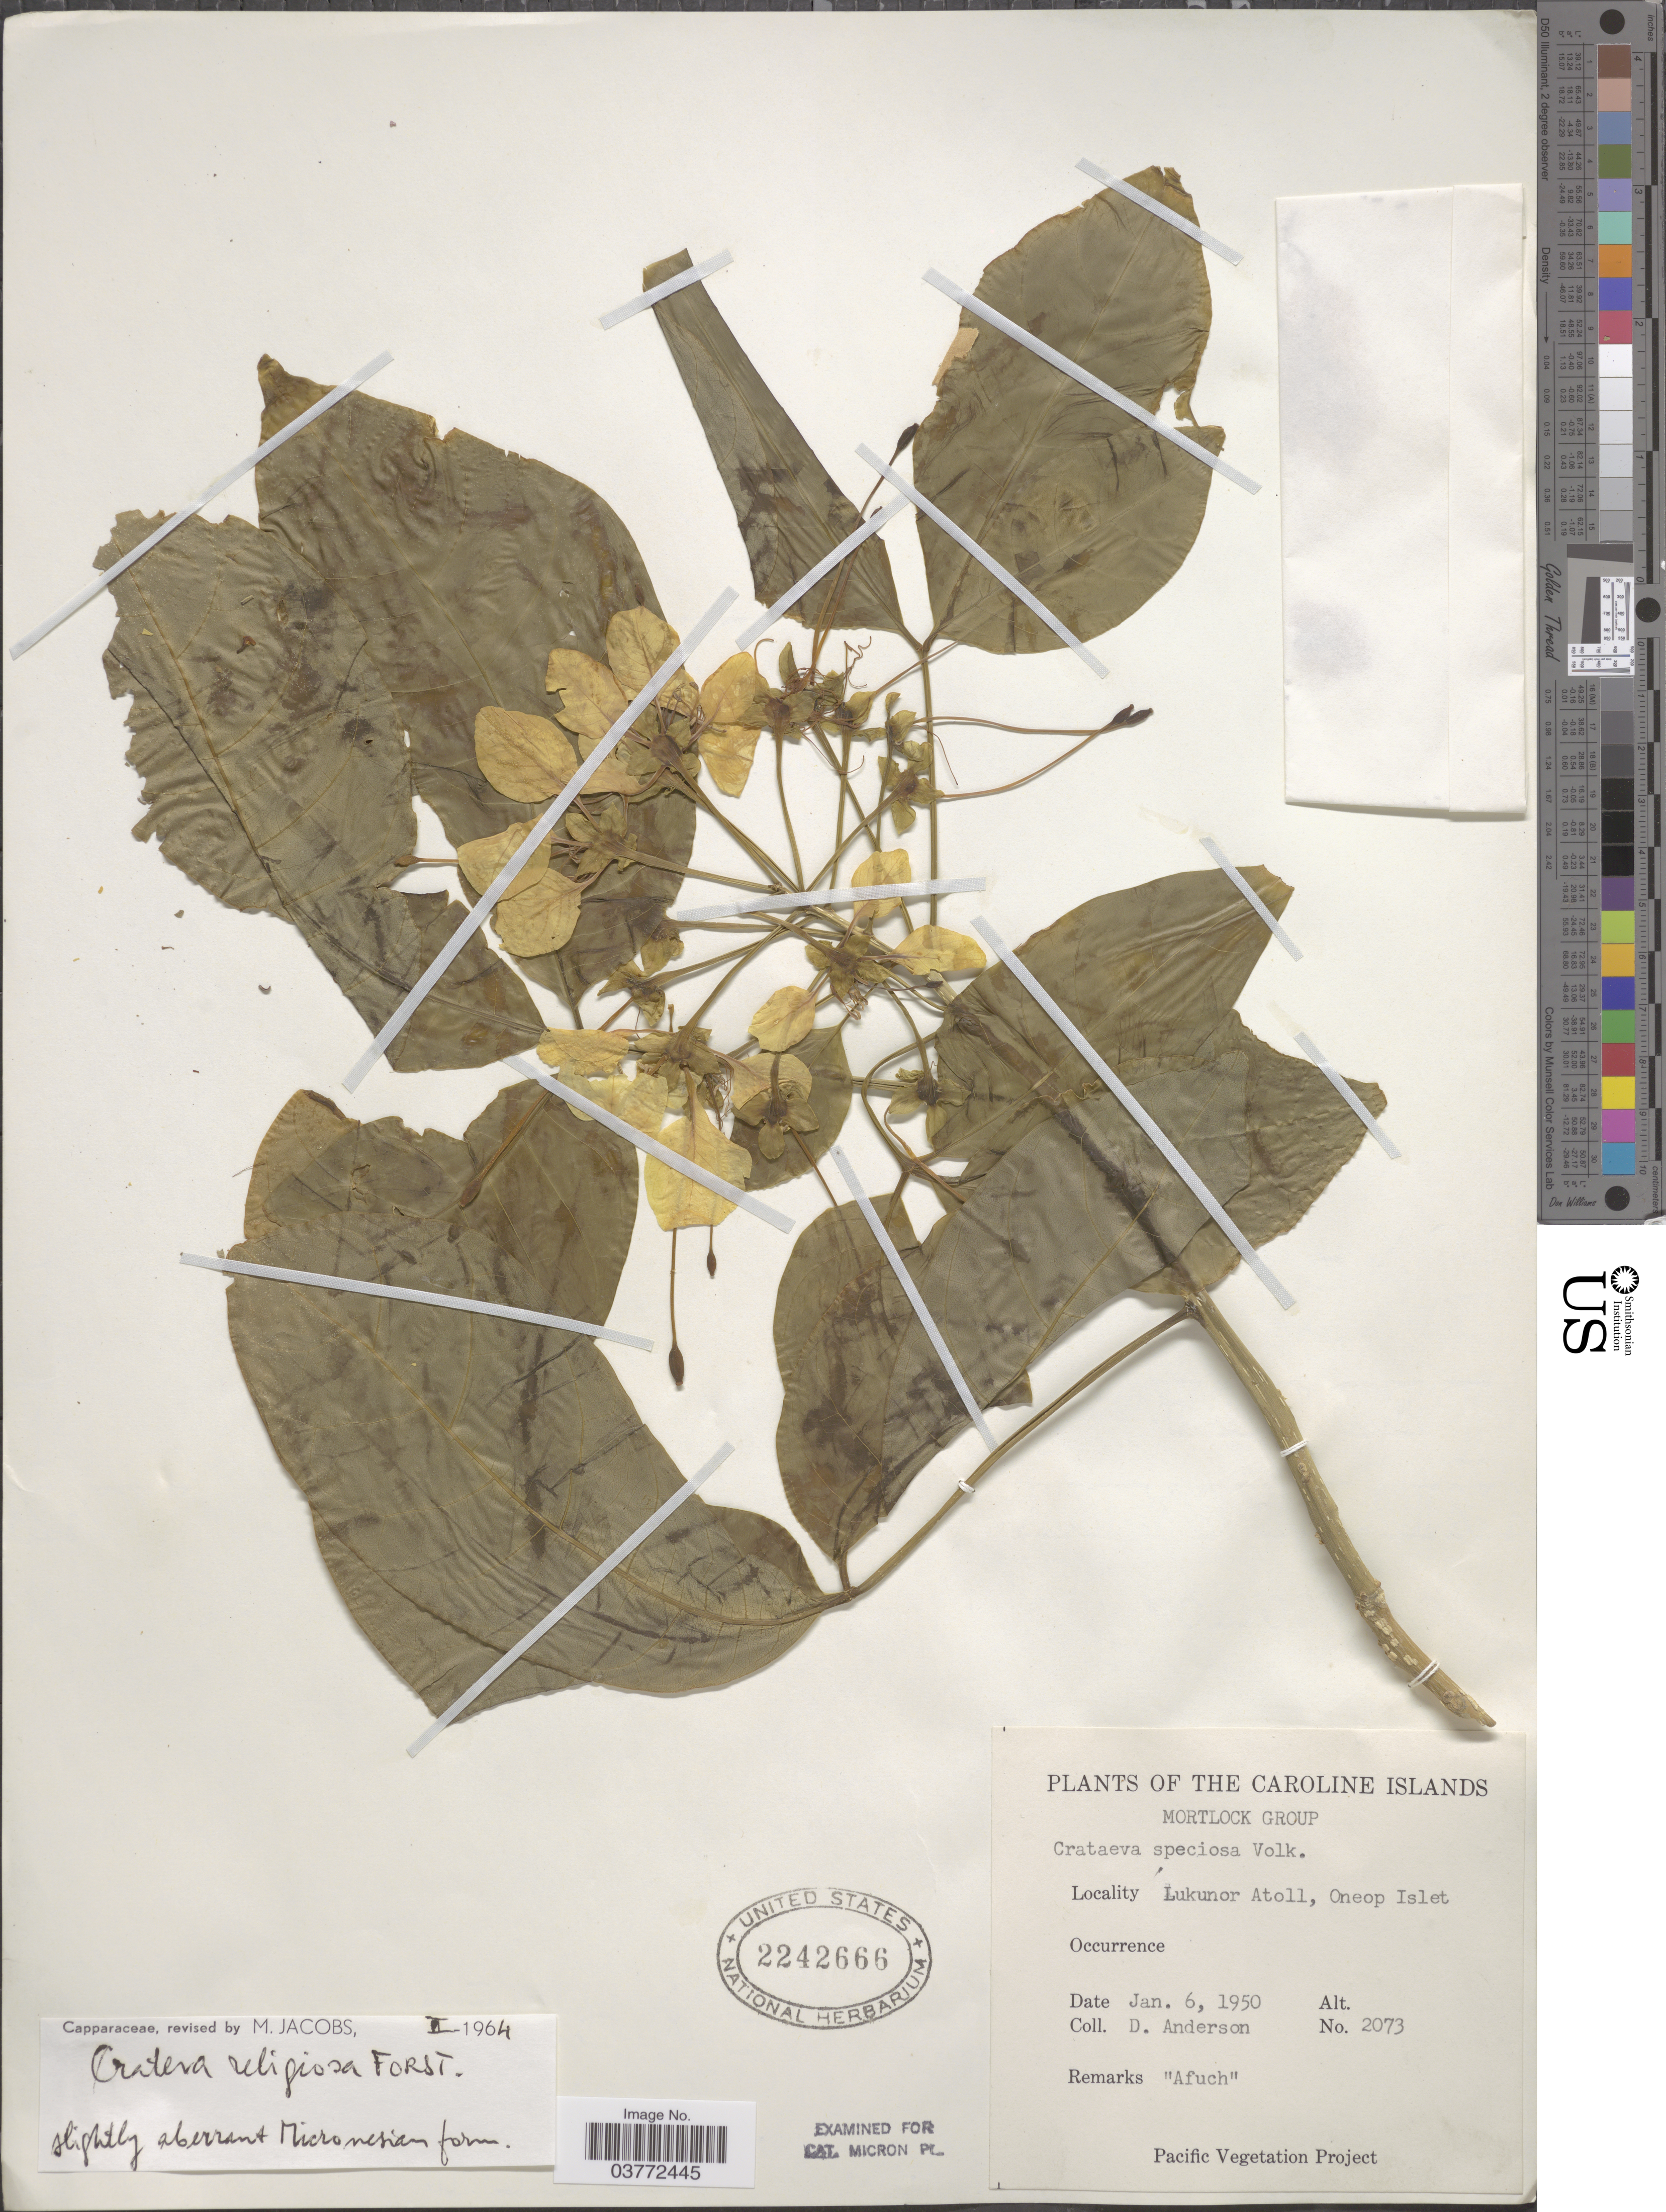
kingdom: Plantae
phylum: Tracheophyta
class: Magnoliopsida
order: Brassicales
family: Capparaceae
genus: Crateva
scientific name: Crateva speciosa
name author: Volkens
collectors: D. Anderson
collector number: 2073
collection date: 1950-01-06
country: Micronesia, Federated States of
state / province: Truk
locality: The Caroline Islands. Mortlock Group. Lukunor Atoll, Oneop Islet.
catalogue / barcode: US 2242666